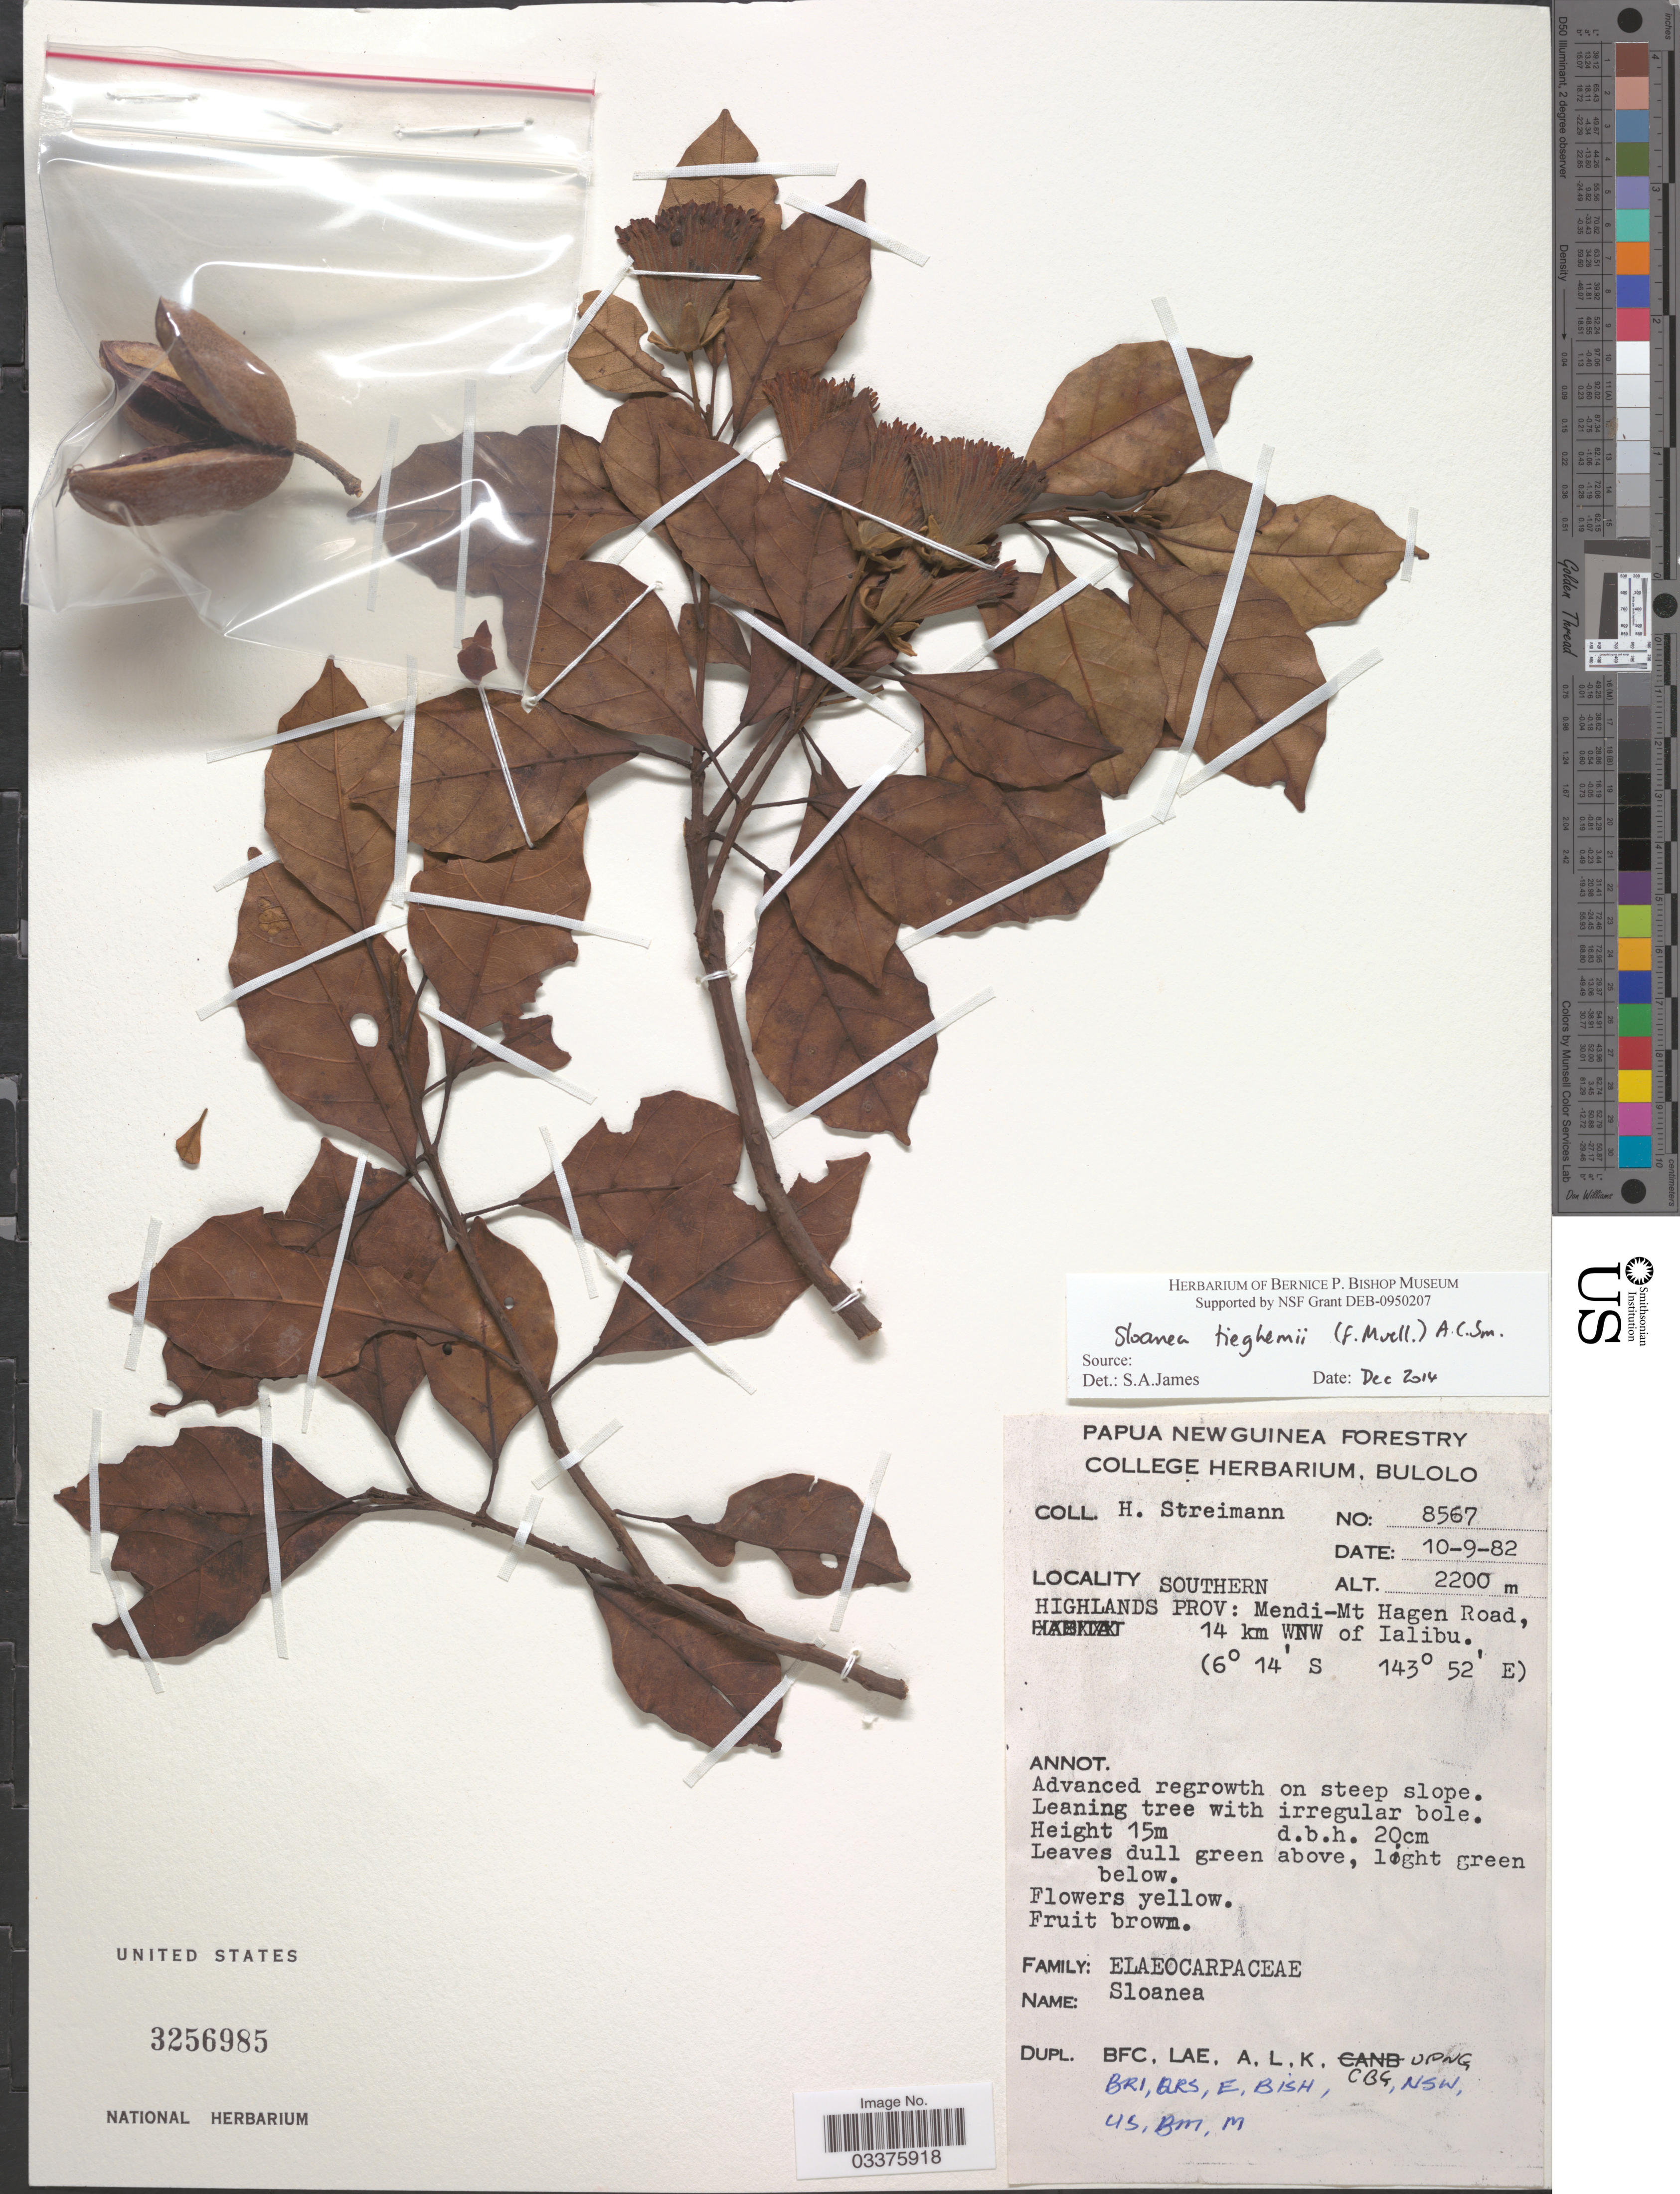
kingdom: Plantae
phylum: Tracheophyta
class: Magnoliopsida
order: Oxalidales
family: Elaeocarpaceae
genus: Sloanea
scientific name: Sloanea tieghemi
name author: A.C. Sm.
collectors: H. Streimann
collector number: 8567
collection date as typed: Transcribed d/m/y: 10/9/82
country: Papua New Guinea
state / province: Southern Highlands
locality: Mendi-Mt Hagen Road, 14 km WNW of Ialibu.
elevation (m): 2200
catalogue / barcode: US 3256985